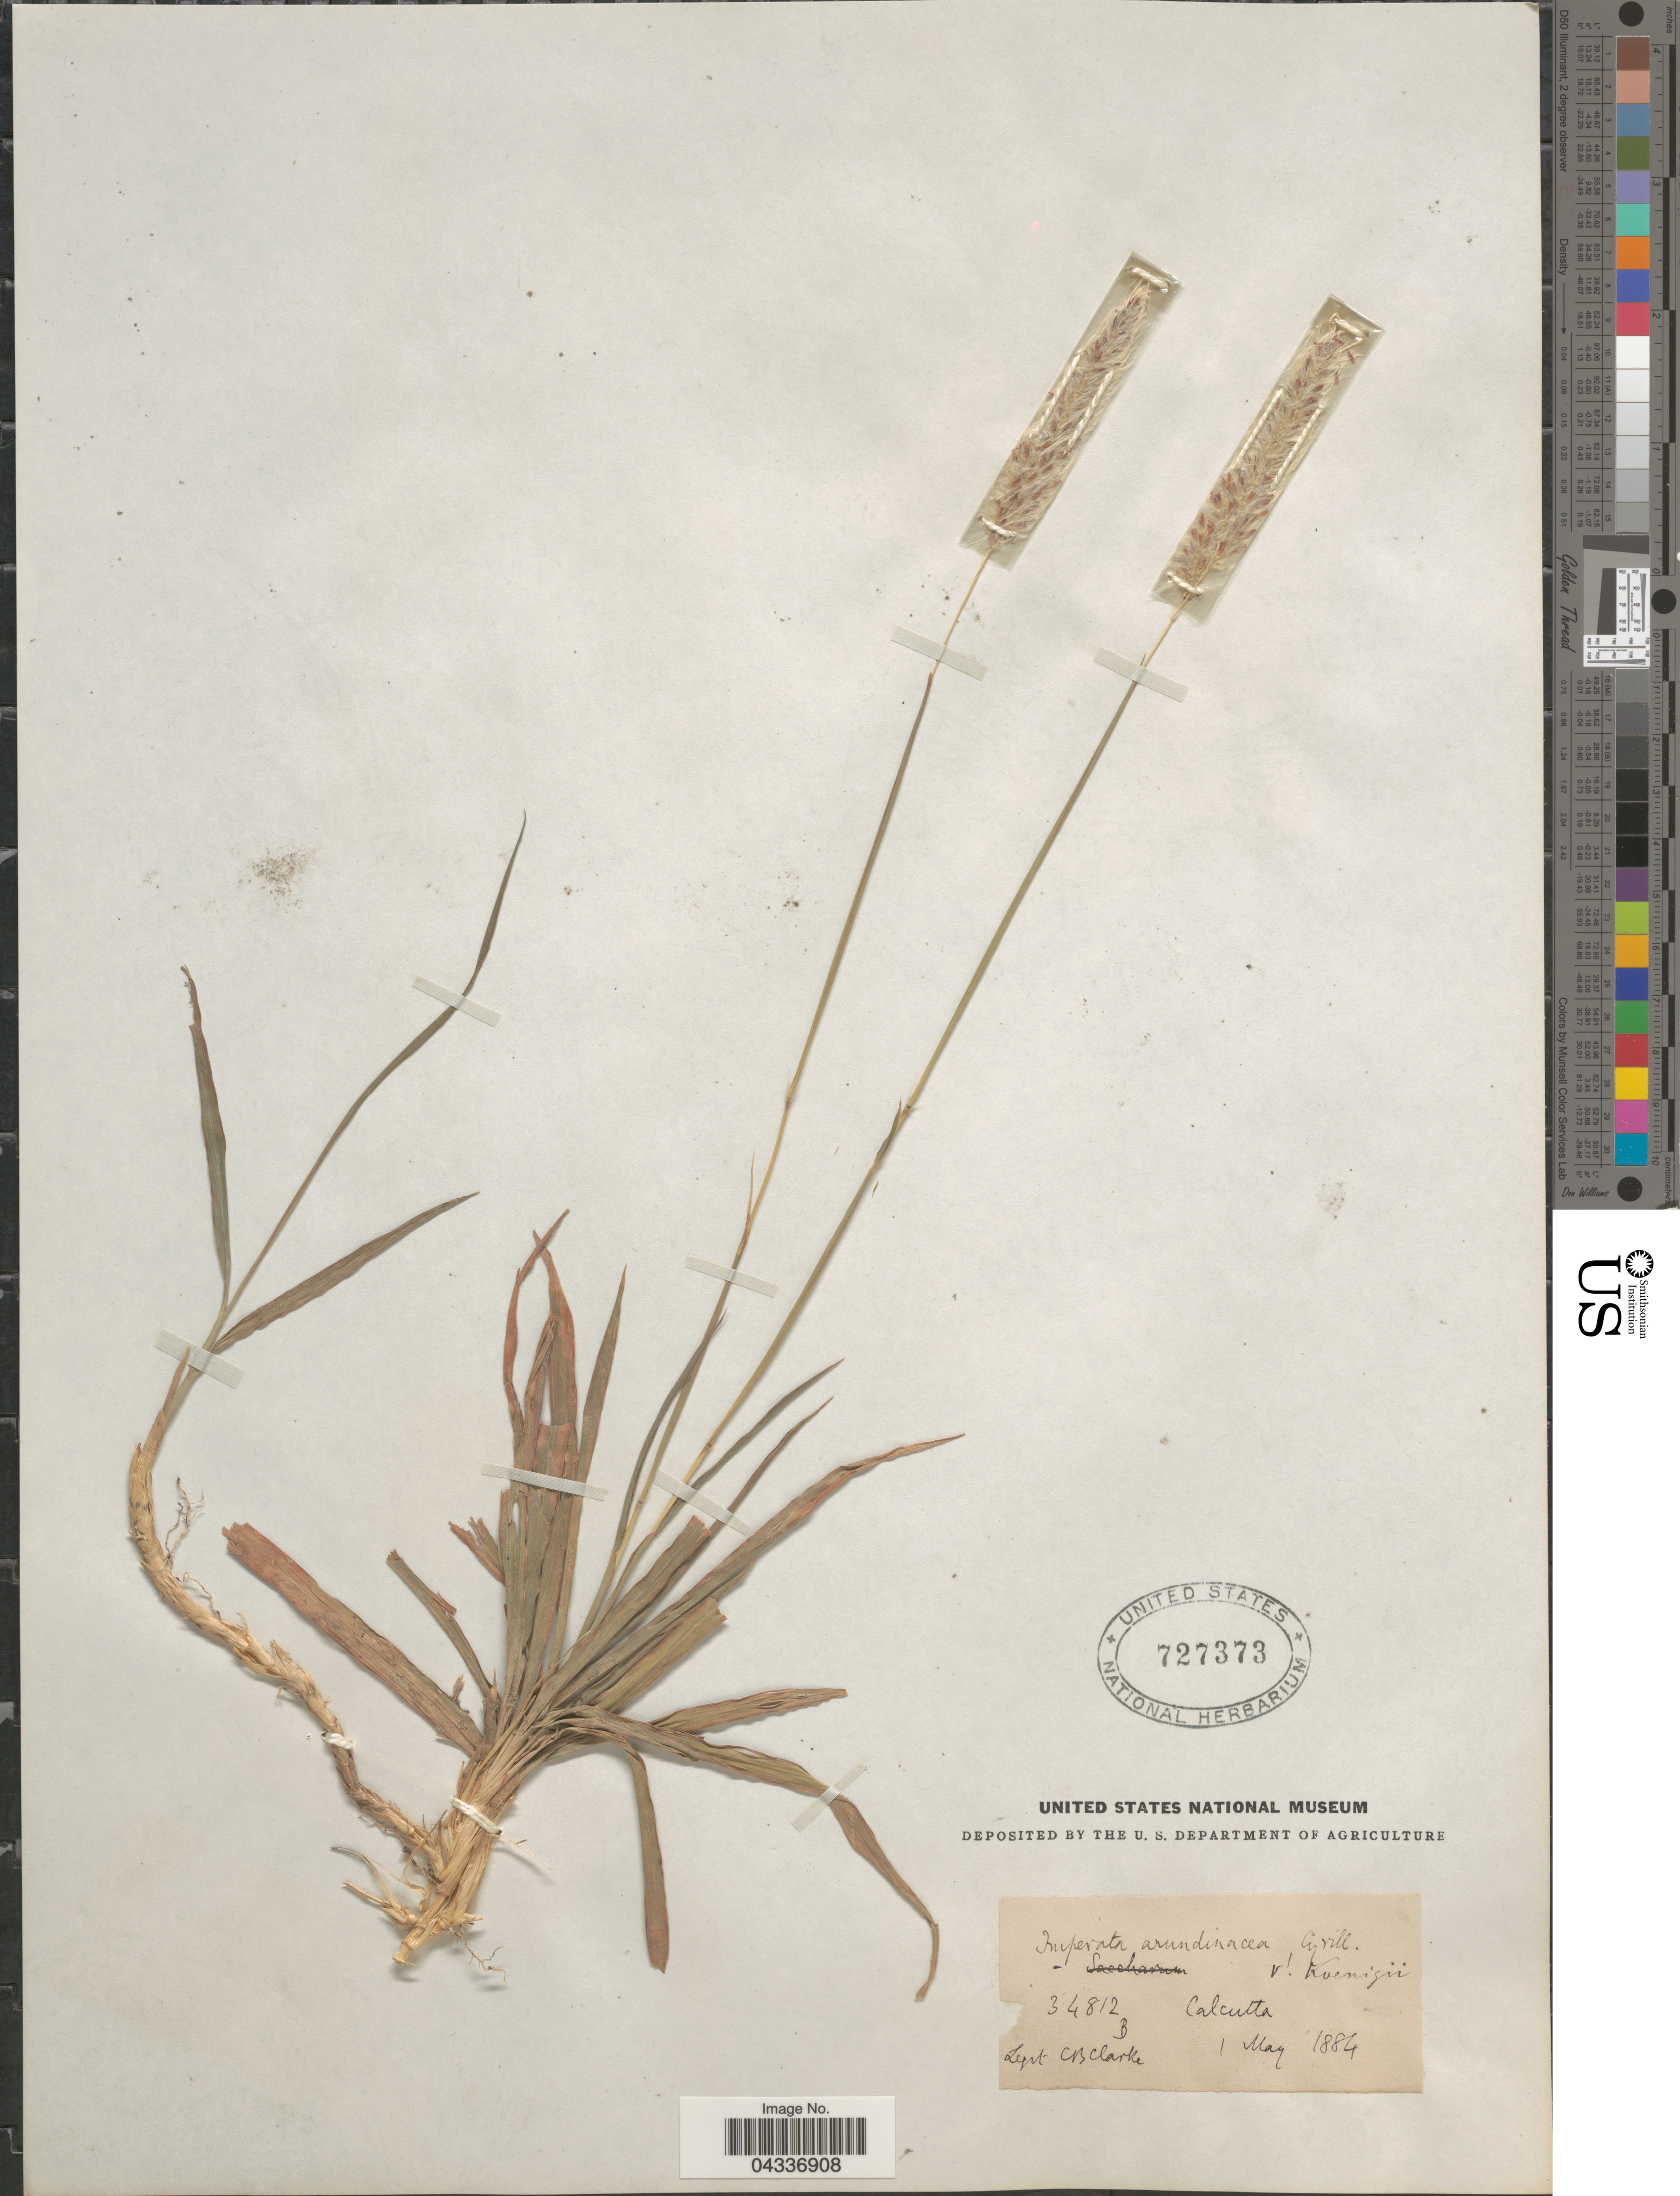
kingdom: Plantae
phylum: Tracheophyta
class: Liliopsida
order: Poales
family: Poaceae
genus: Imperata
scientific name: Imperata cylindrica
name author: (L.) P. Beauv.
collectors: C. B. Clarke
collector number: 34812B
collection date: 1884-05-01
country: India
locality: Calcutta.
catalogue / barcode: US 727373